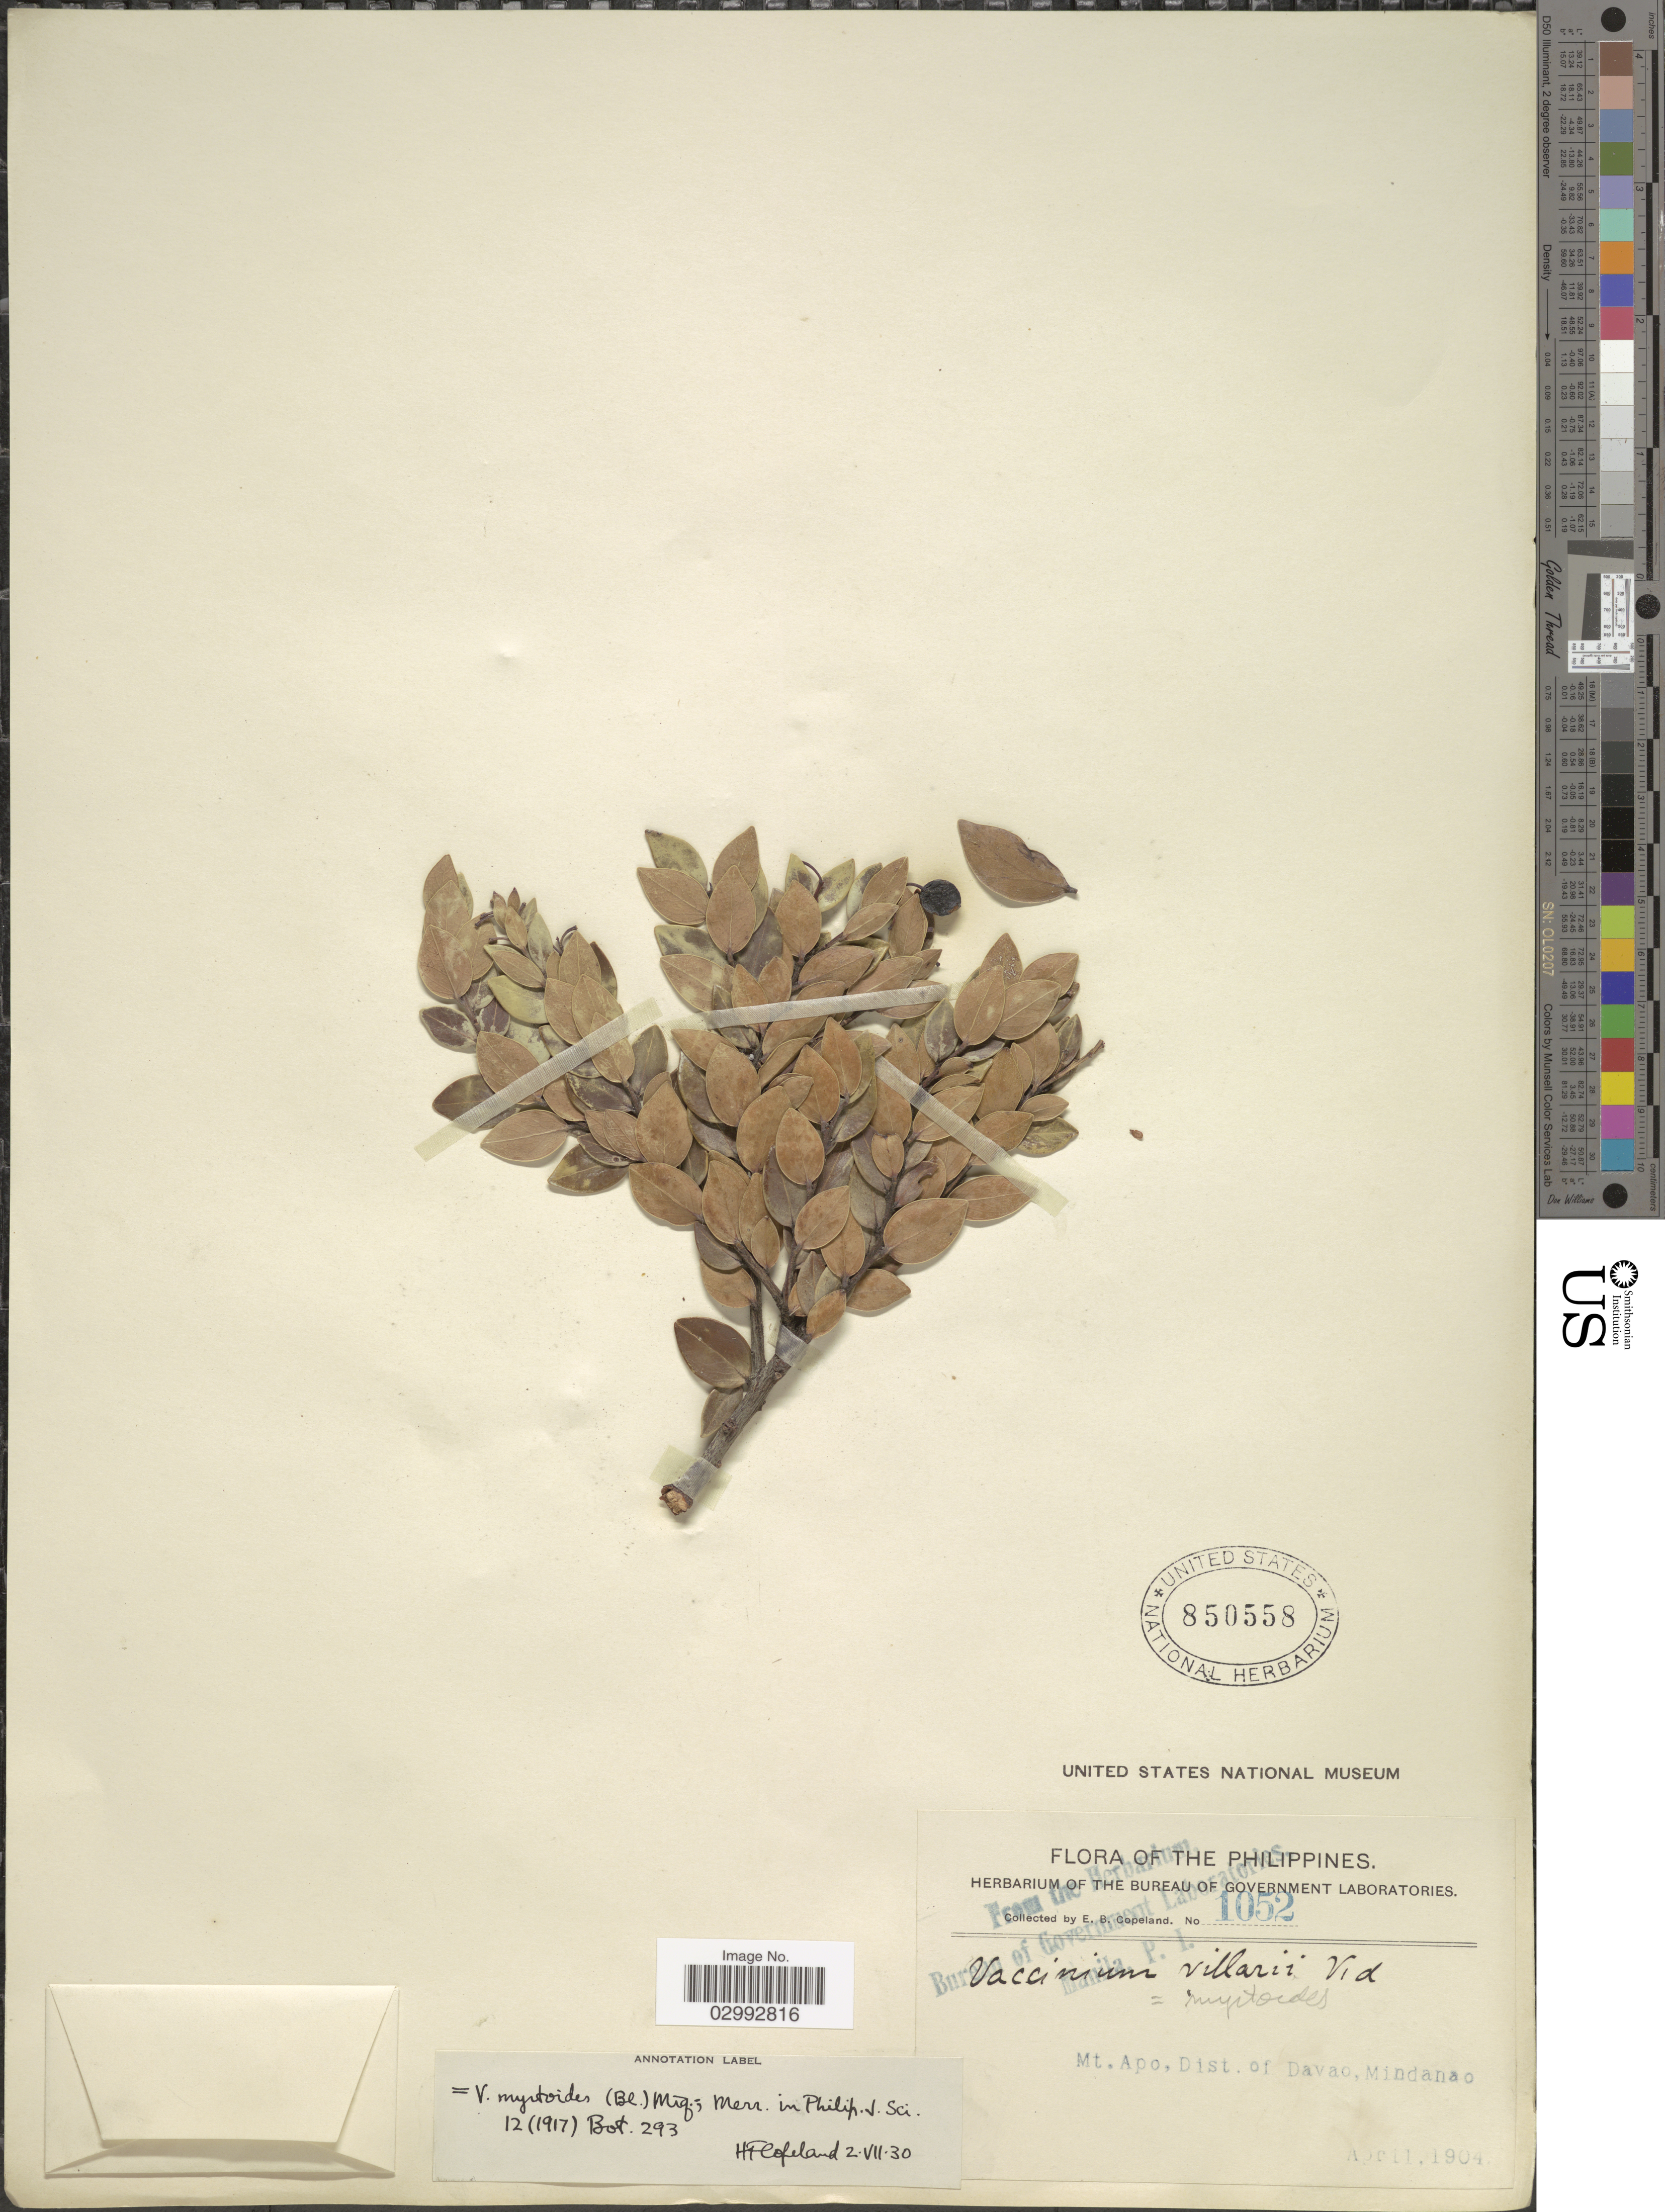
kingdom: Plantae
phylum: Tracheophyta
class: Magnoliopsida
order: Ericales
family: Ericaceae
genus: Vaccinium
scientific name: Vaccinium myrtoides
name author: Miq.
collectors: E. B. Copeland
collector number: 1052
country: Philippines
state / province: Davao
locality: Mt. Apo, Dist. of Davao, Mindanao.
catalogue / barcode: US 850558